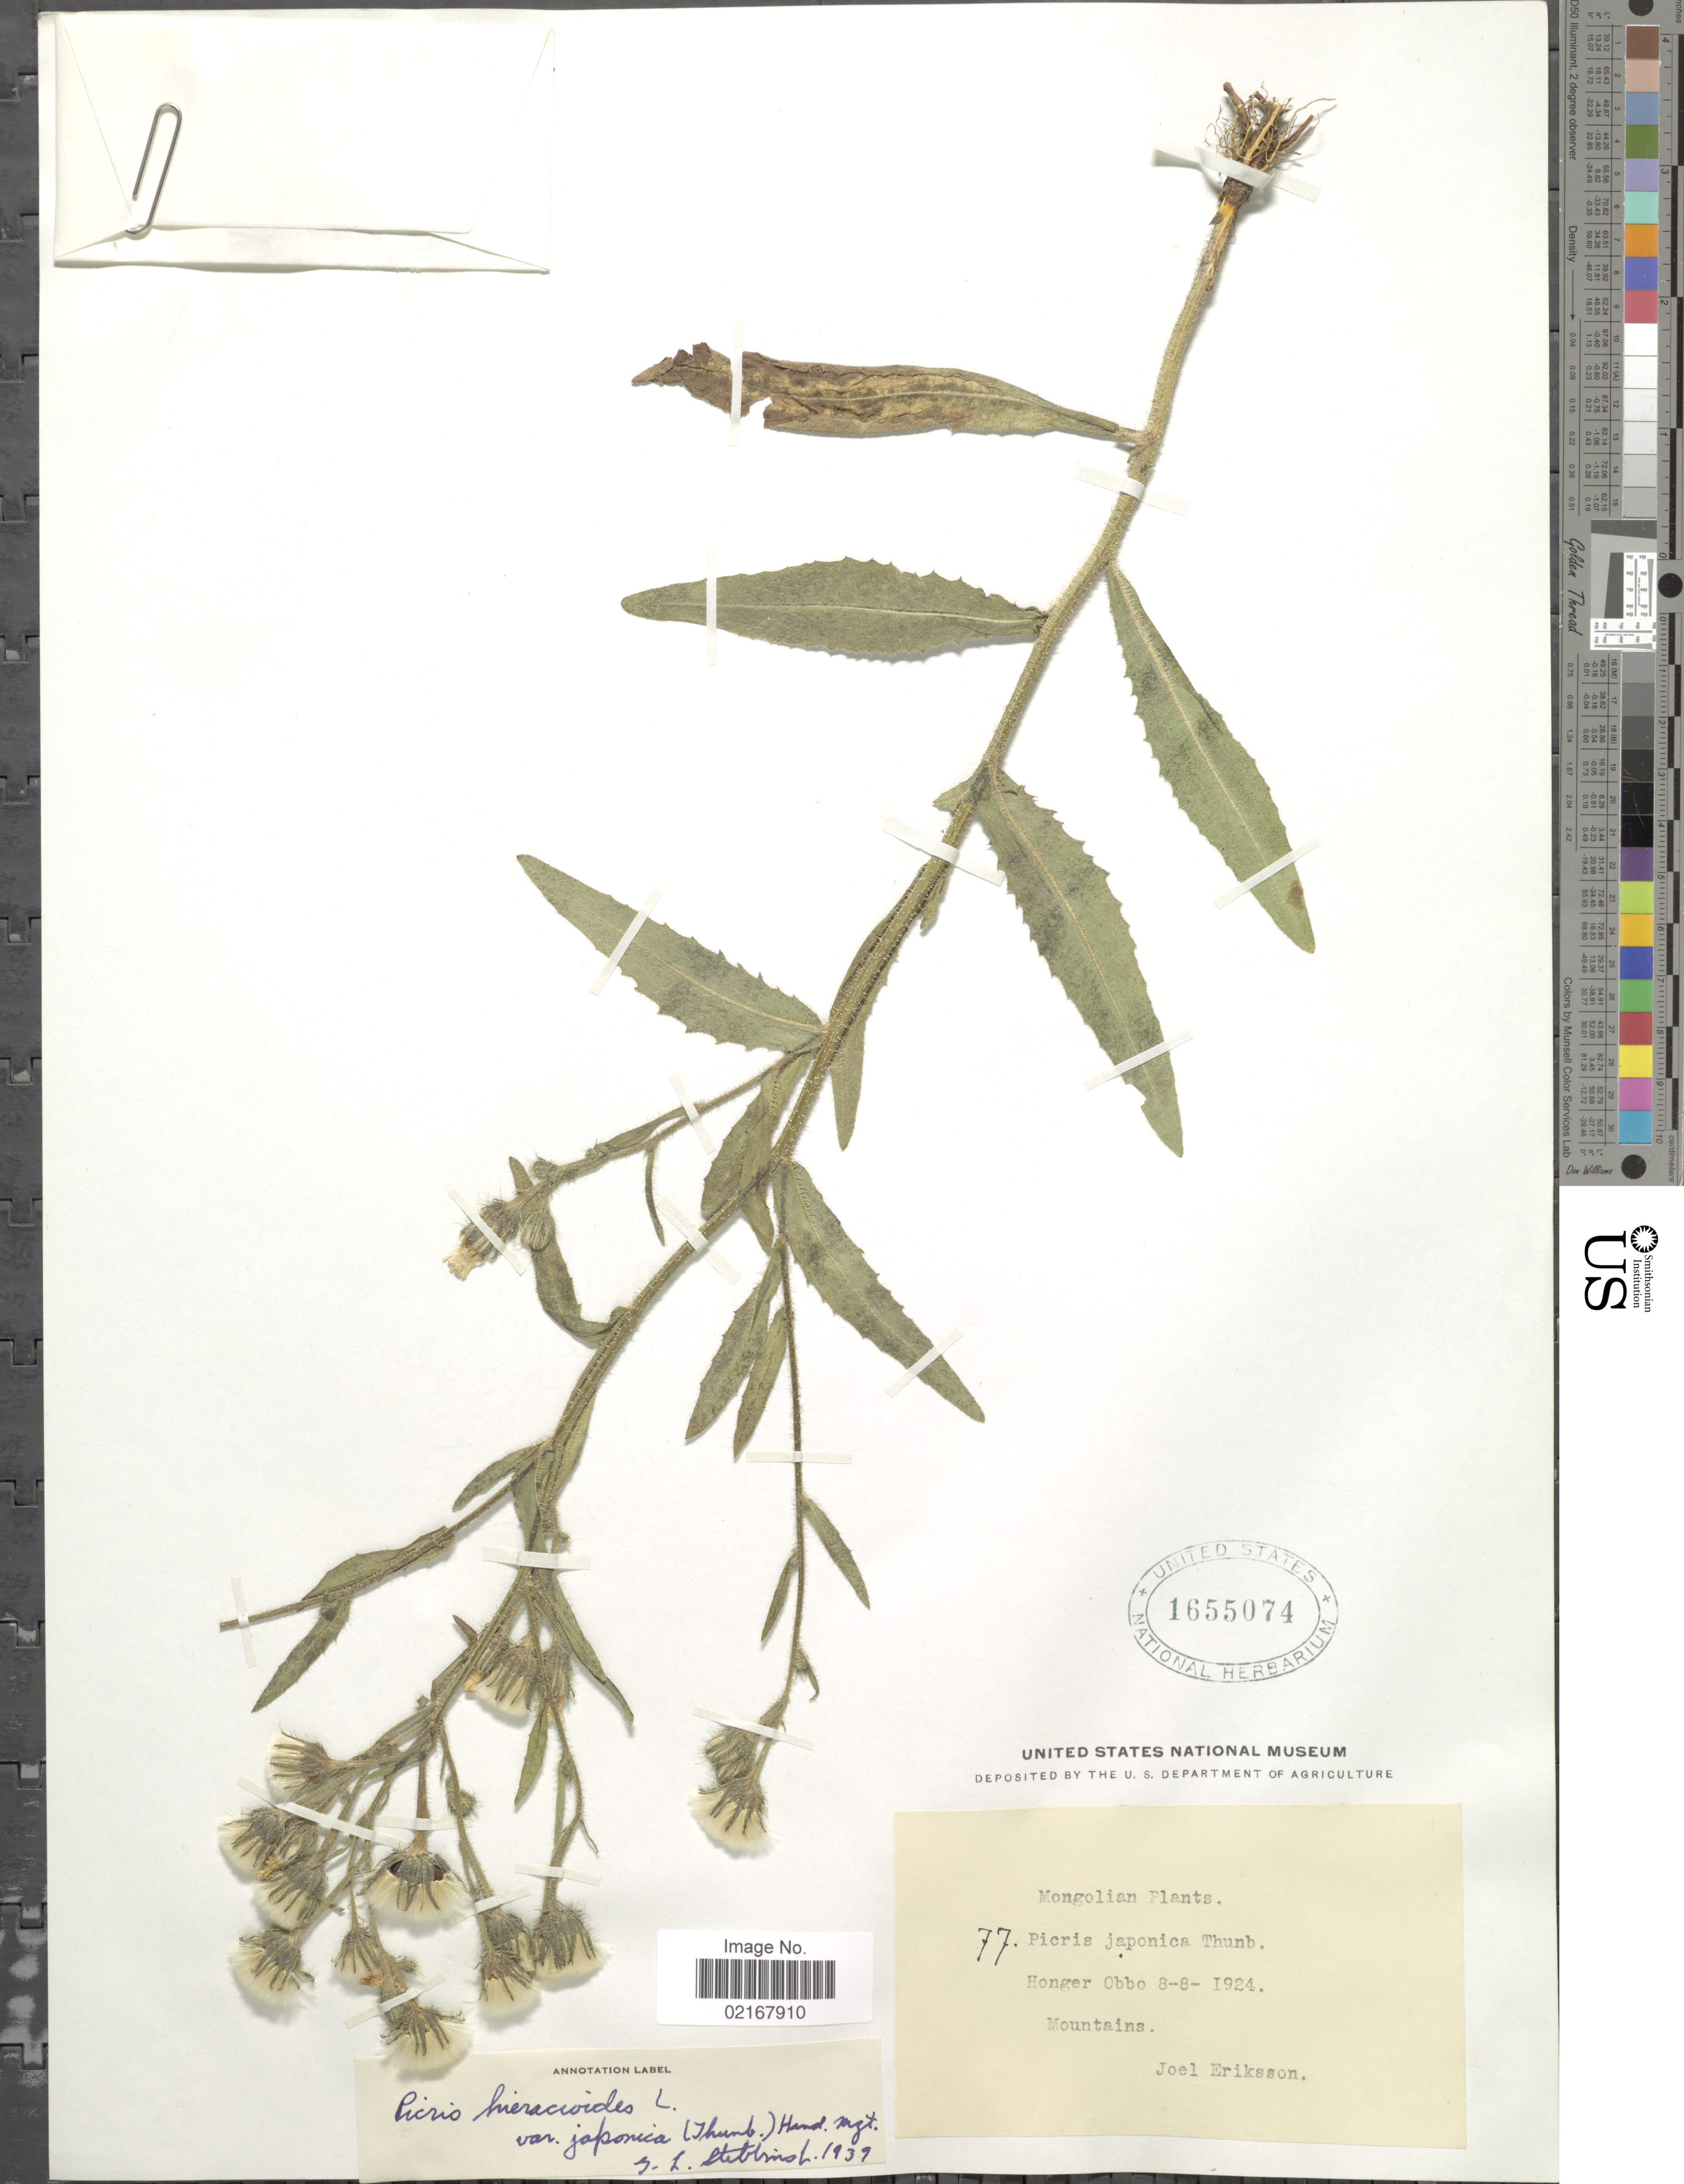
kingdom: Plantae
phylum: Tracheophyta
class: Magnoliopsida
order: Asterales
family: Asteraceae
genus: Picris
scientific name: Picris hieracioides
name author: L.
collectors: J. Eriksson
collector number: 77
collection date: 1924-08-08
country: Mongolia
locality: Honger Obbo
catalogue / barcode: US 1655074